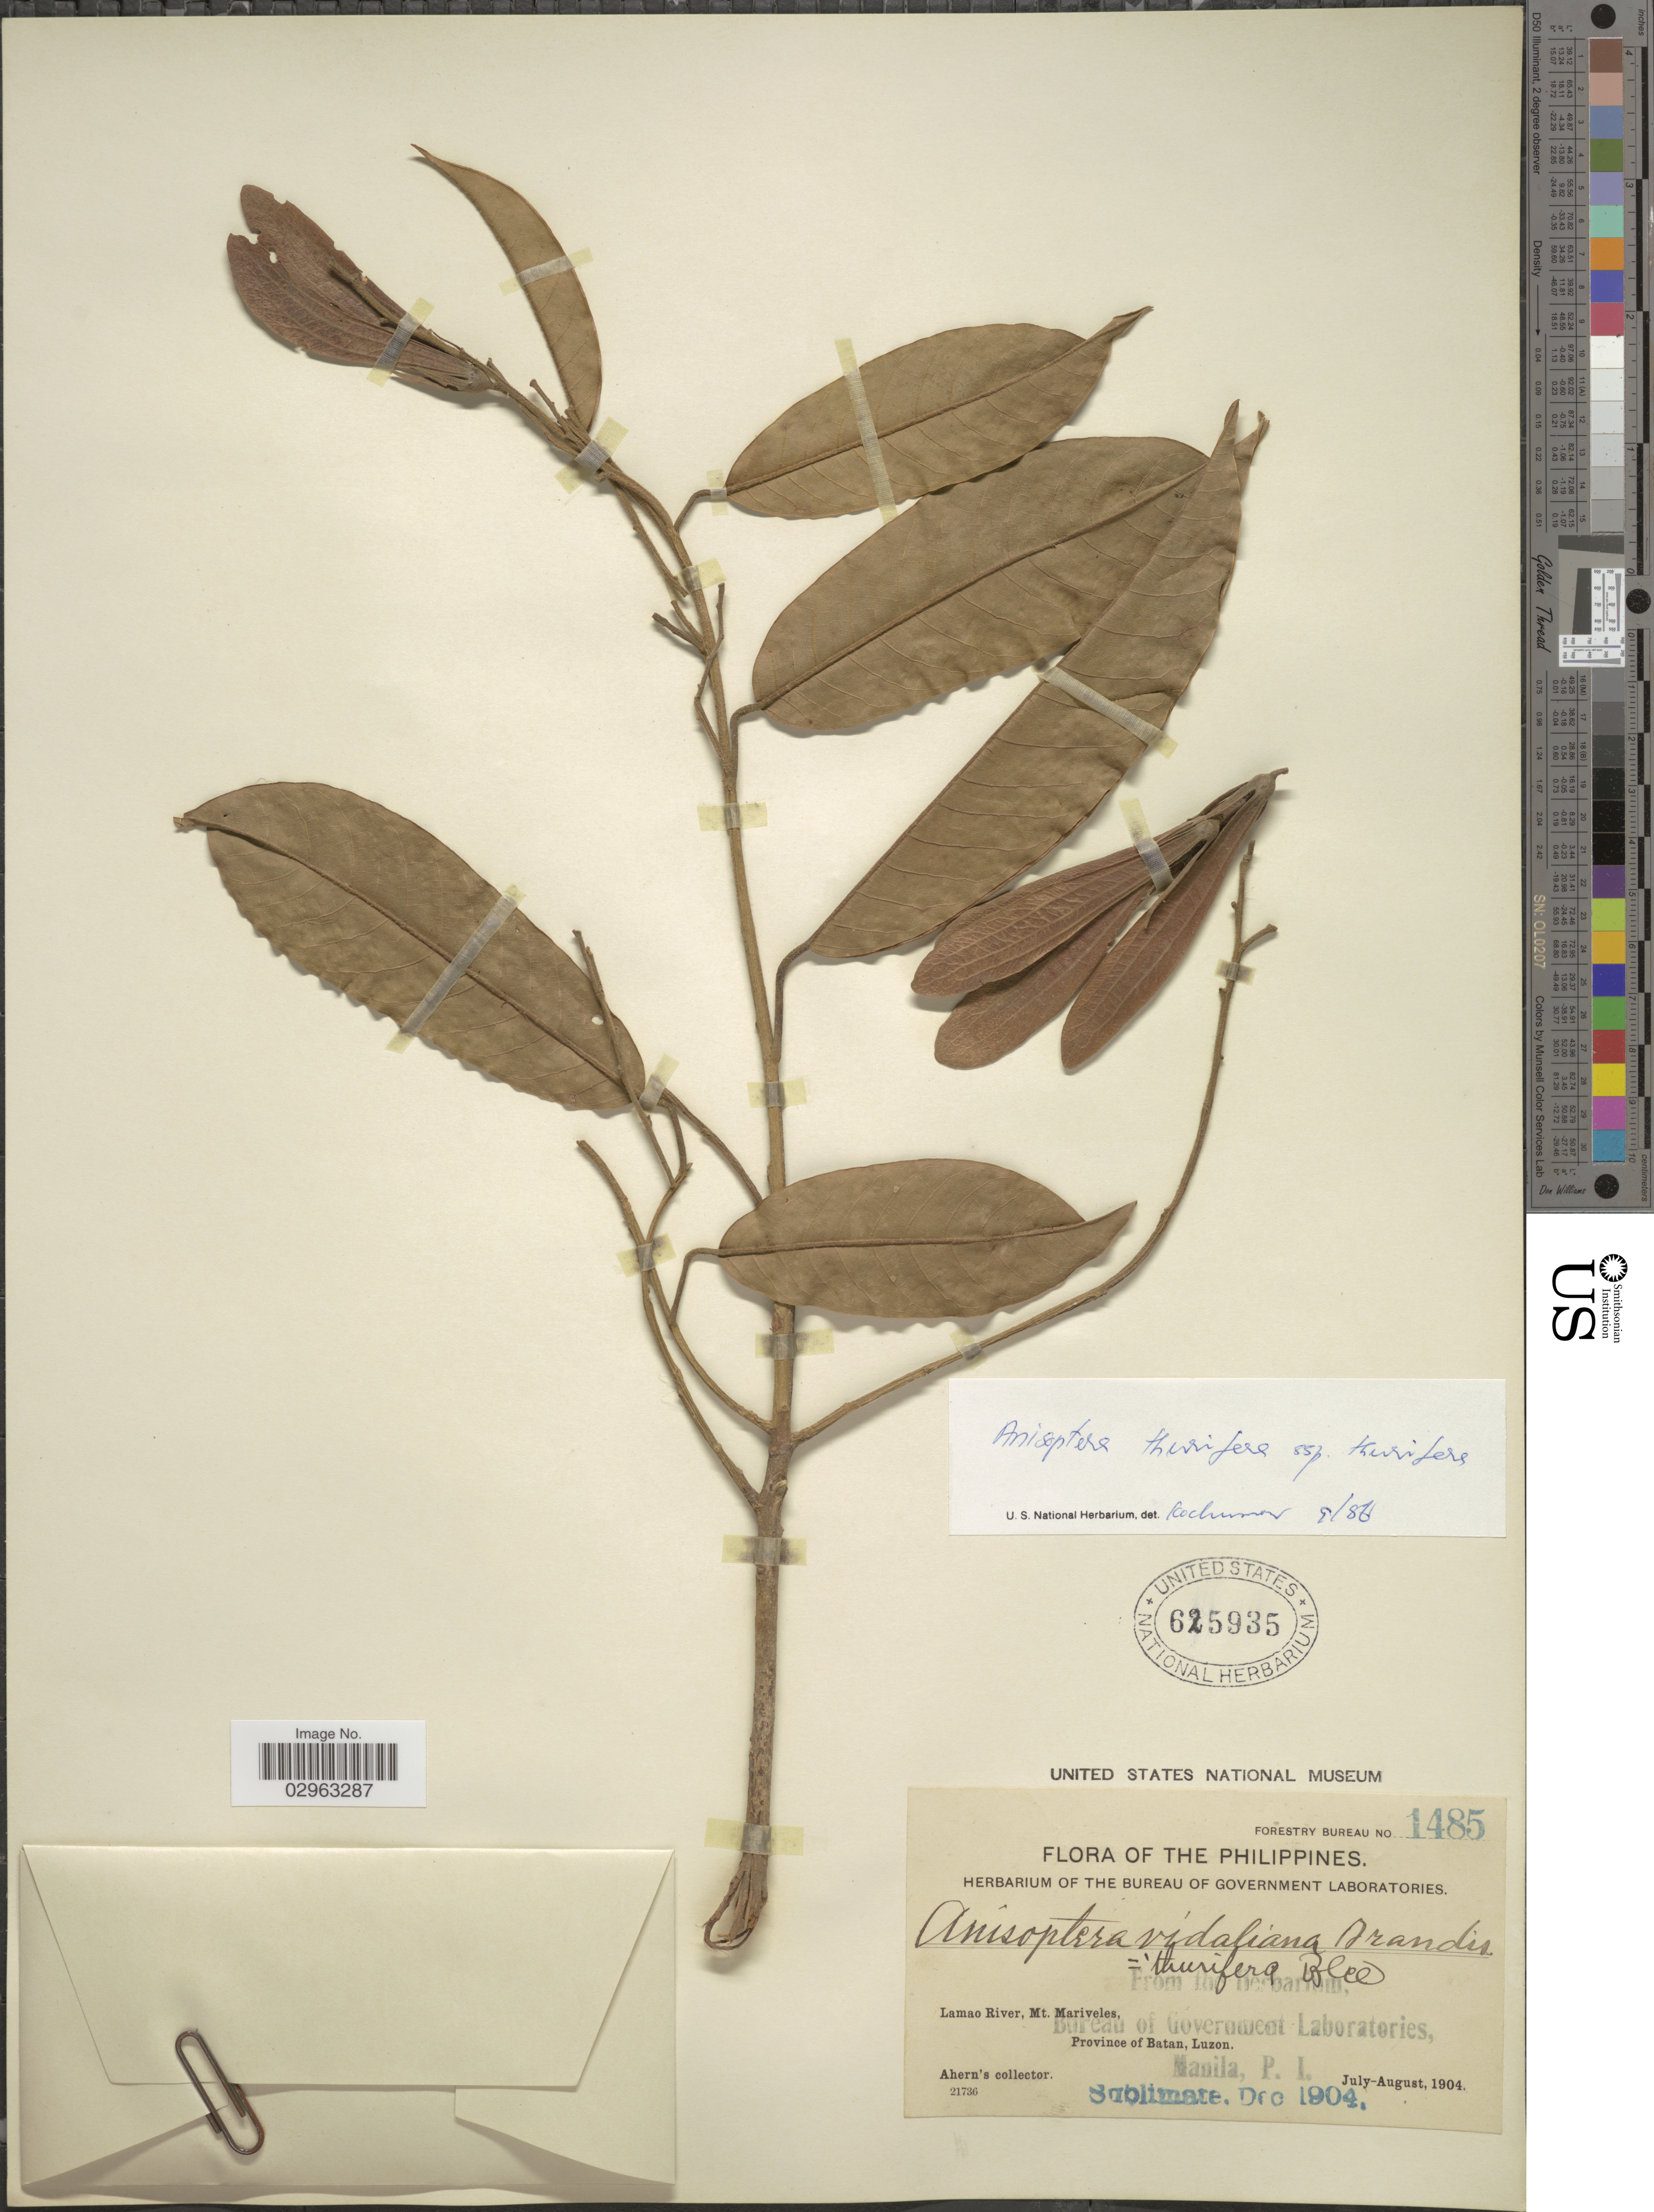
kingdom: Plantae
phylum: Tracheophyta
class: Magnoliopsida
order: Malvales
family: Dipterocarpaceae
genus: Anisoptera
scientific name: Anisoptera thurifera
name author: (Blanco) Blume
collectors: Ahern's collector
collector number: Forestry Bureau 1485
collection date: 1904-07/1904-08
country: Philippines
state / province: Cagayan Valley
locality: Lamao River, Mt. Mariveles, Province of Batan, Luzon.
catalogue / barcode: US 625935